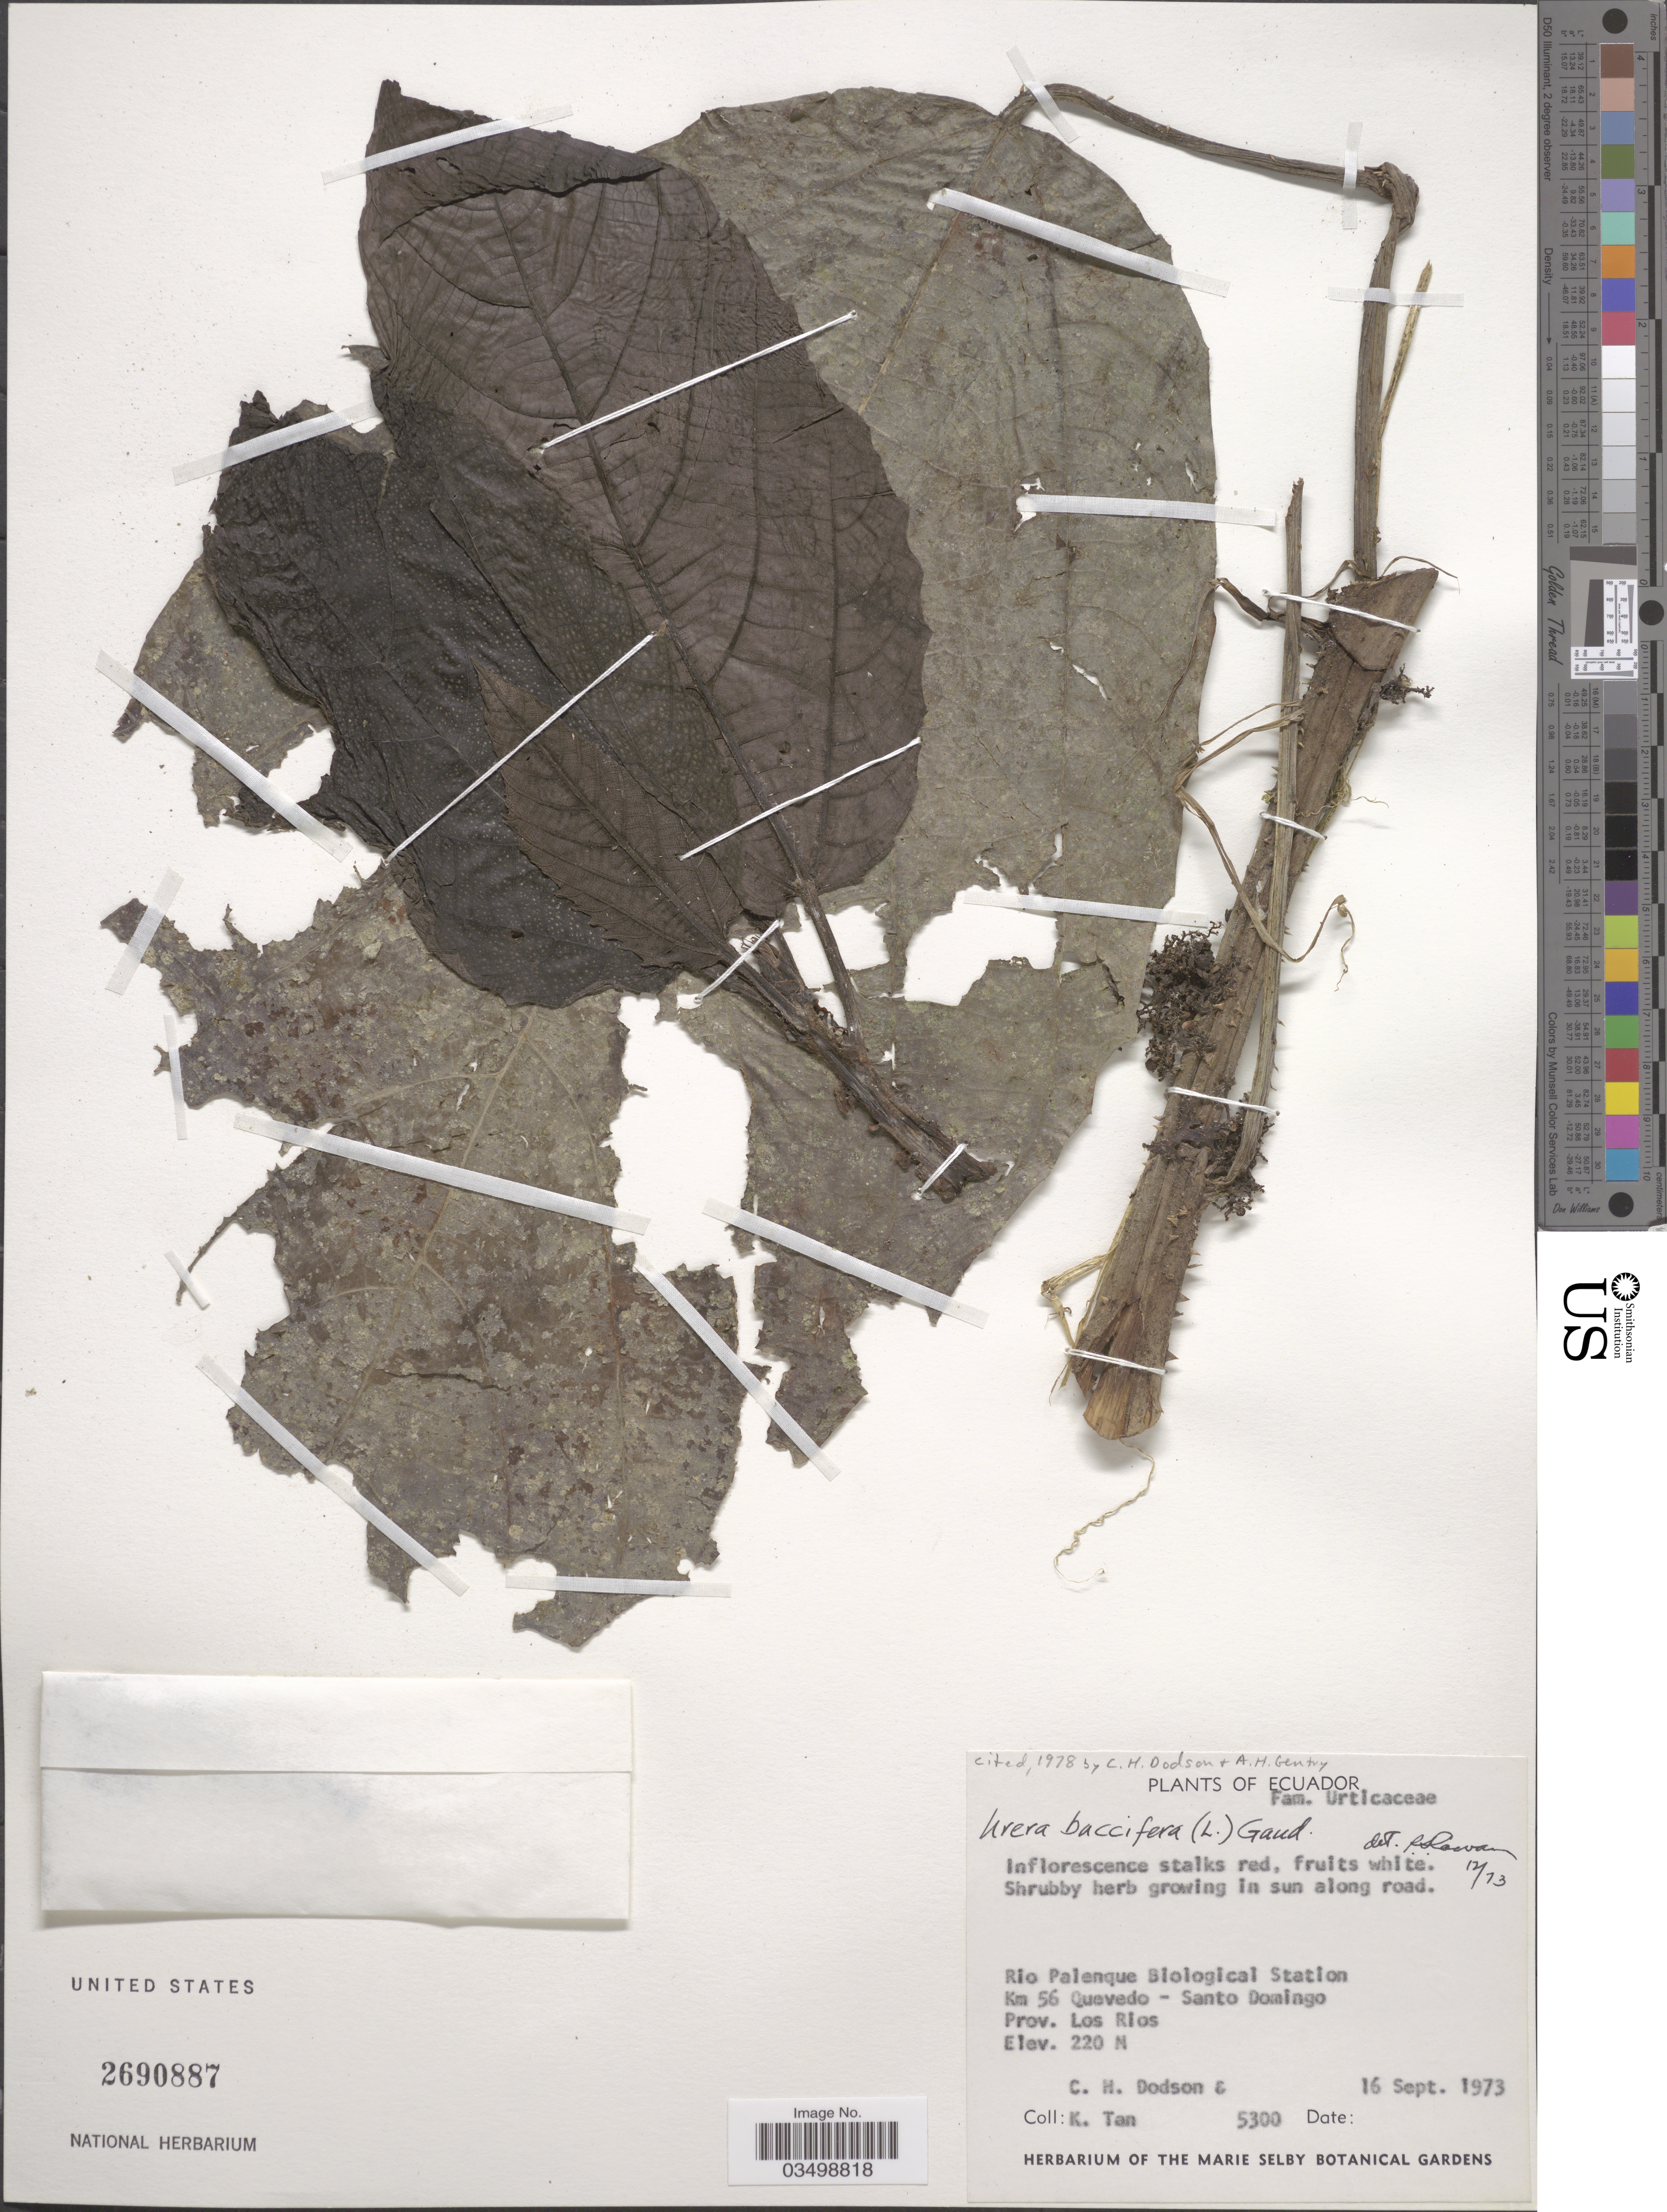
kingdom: Plantae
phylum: Tracheophyta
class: Magnoliopsida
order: Rosales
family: Urticaceae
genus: Urera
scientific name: Urera baccifera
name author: (L.) Gaudich. ex Wedd.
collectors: C. H. Dodson & K. Tan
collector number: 5300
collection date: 1973-09-16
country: Ecuador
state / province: Los Ríos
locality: Rio Palenque Biological Station. Km 56 Quevedo - Santo Domingo.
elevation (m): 220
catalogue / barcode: US 2690887